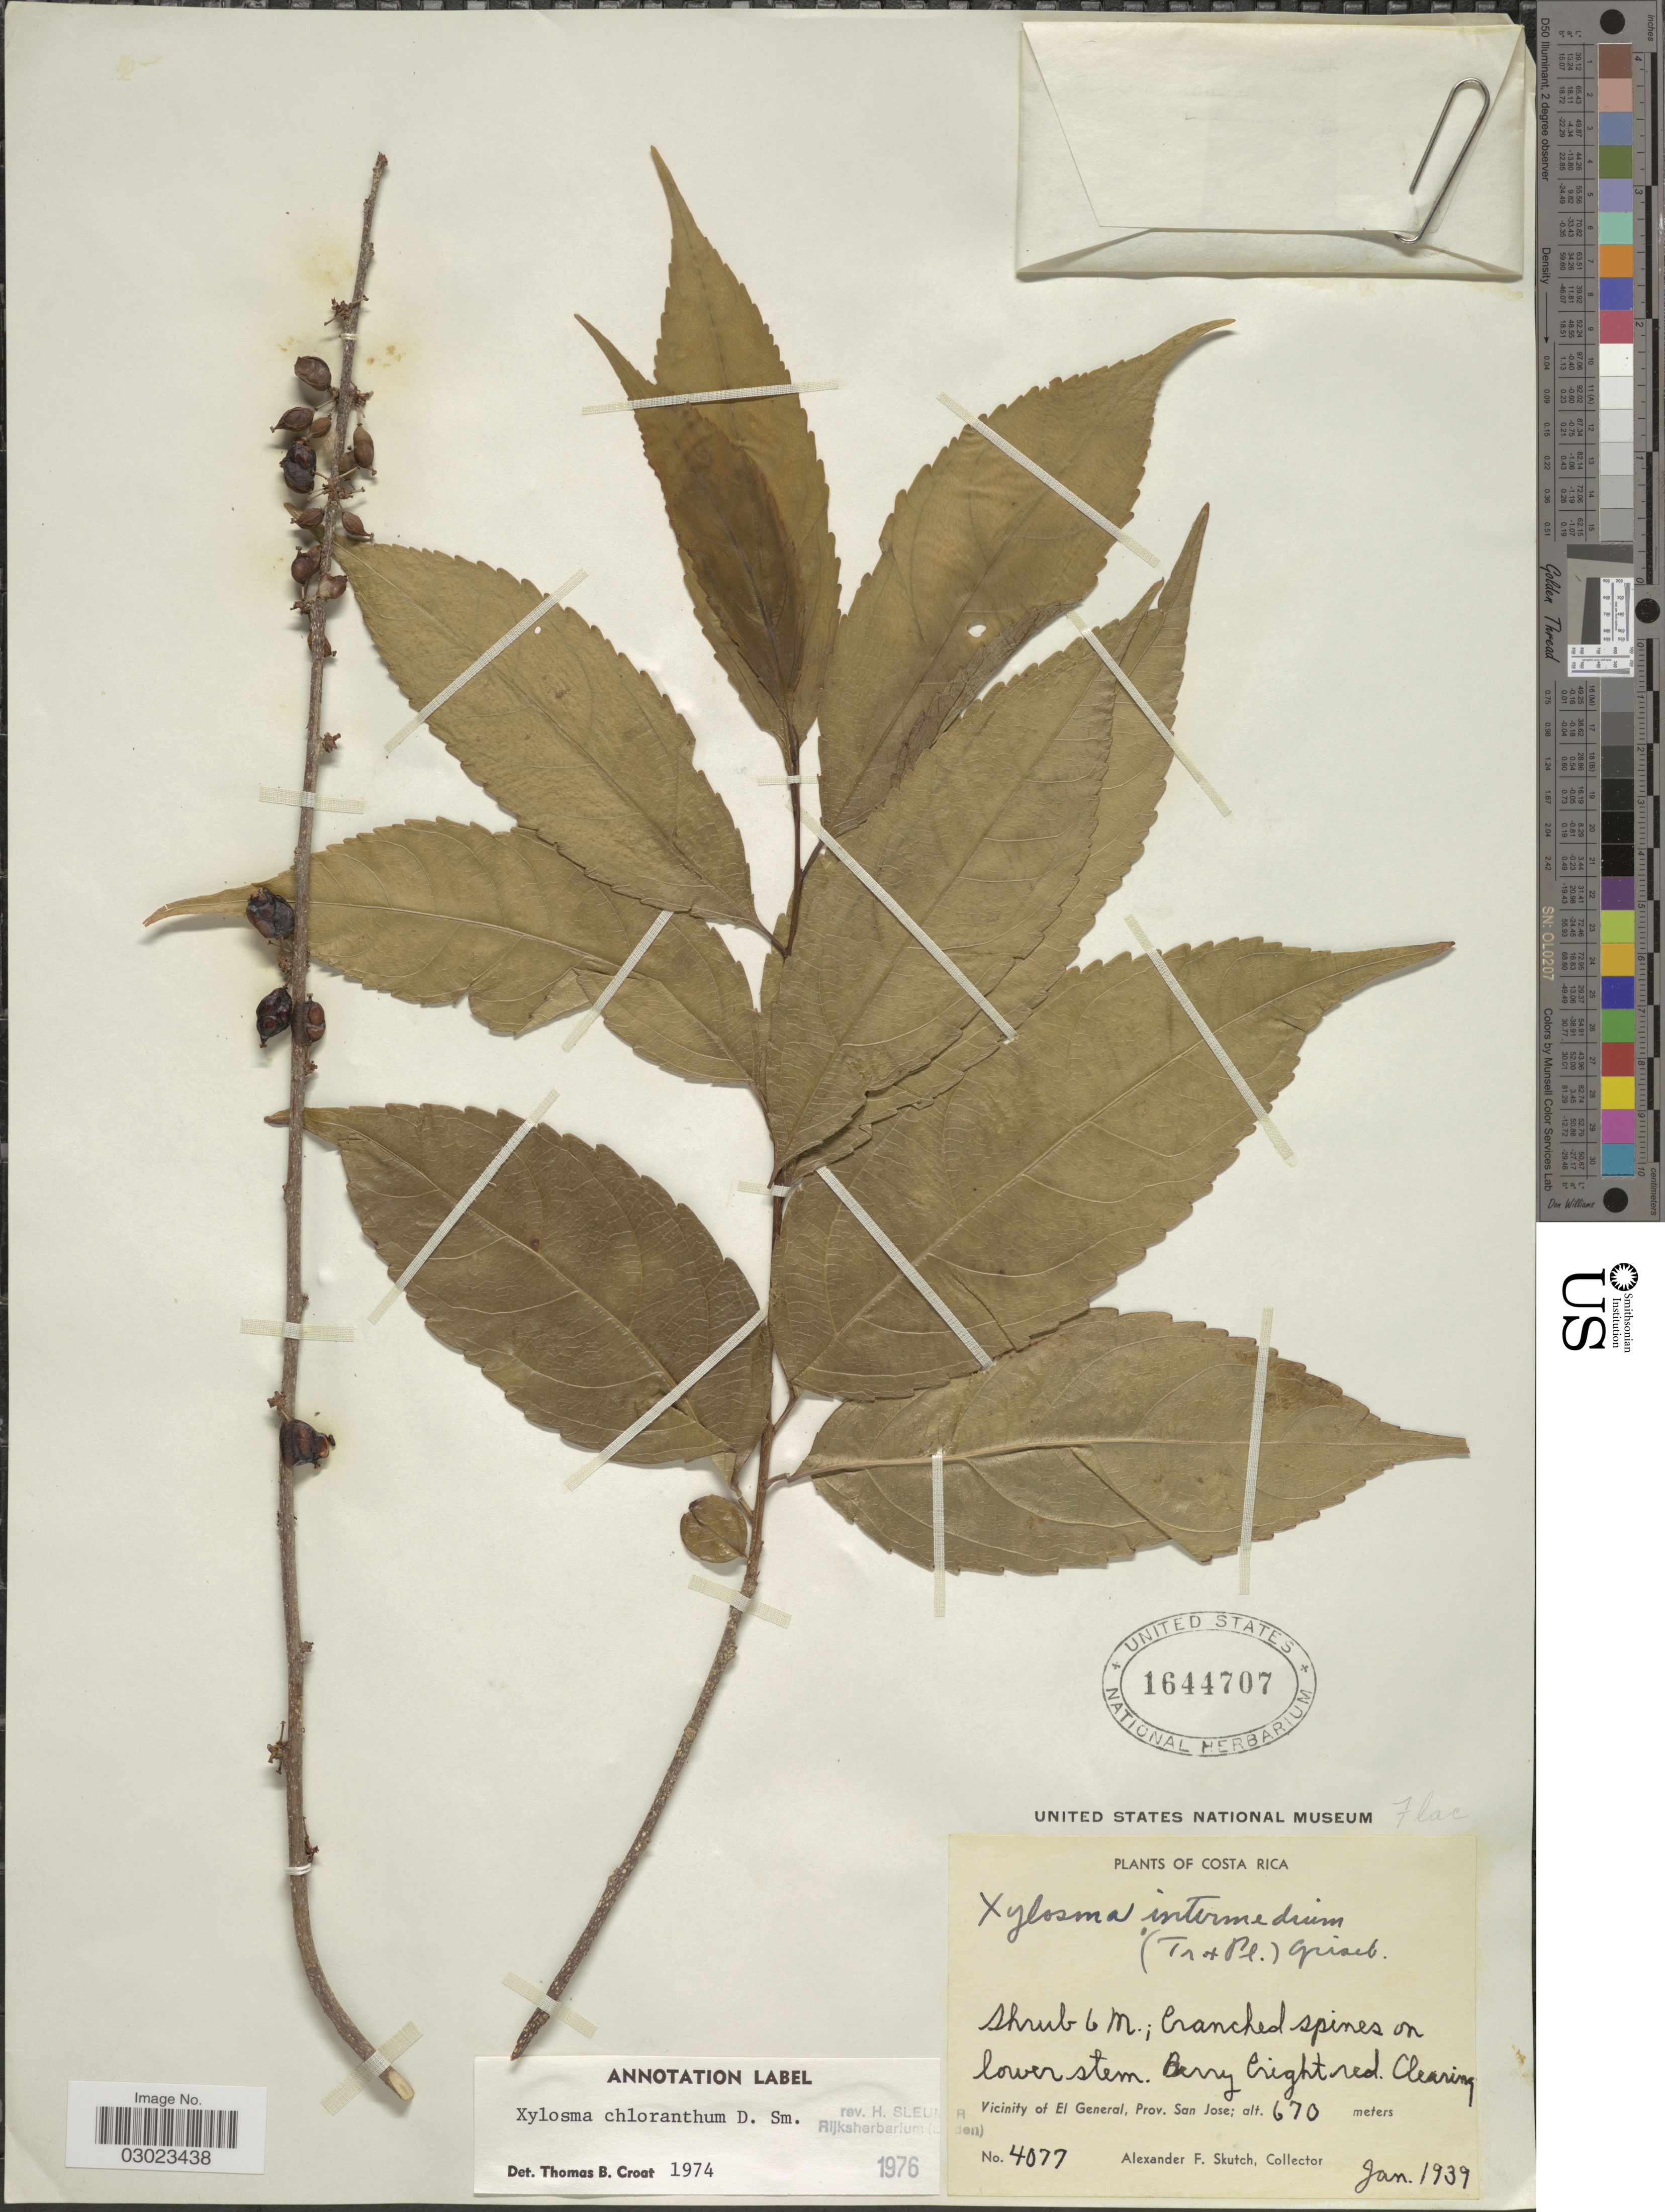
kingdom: Plantae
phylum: Tracheophyta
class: Magnoliopsida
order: Malpighiales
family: Salicaceae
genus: Xylosma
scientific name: Xylosma chlorantha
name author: Donn. Sm.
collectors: A. F. Skutch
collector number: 4077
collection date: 1939-01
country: Costa Rica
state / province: San José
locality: Vicinity of El General, Prov. San Jose.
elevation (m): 670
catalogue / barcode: US 1644707